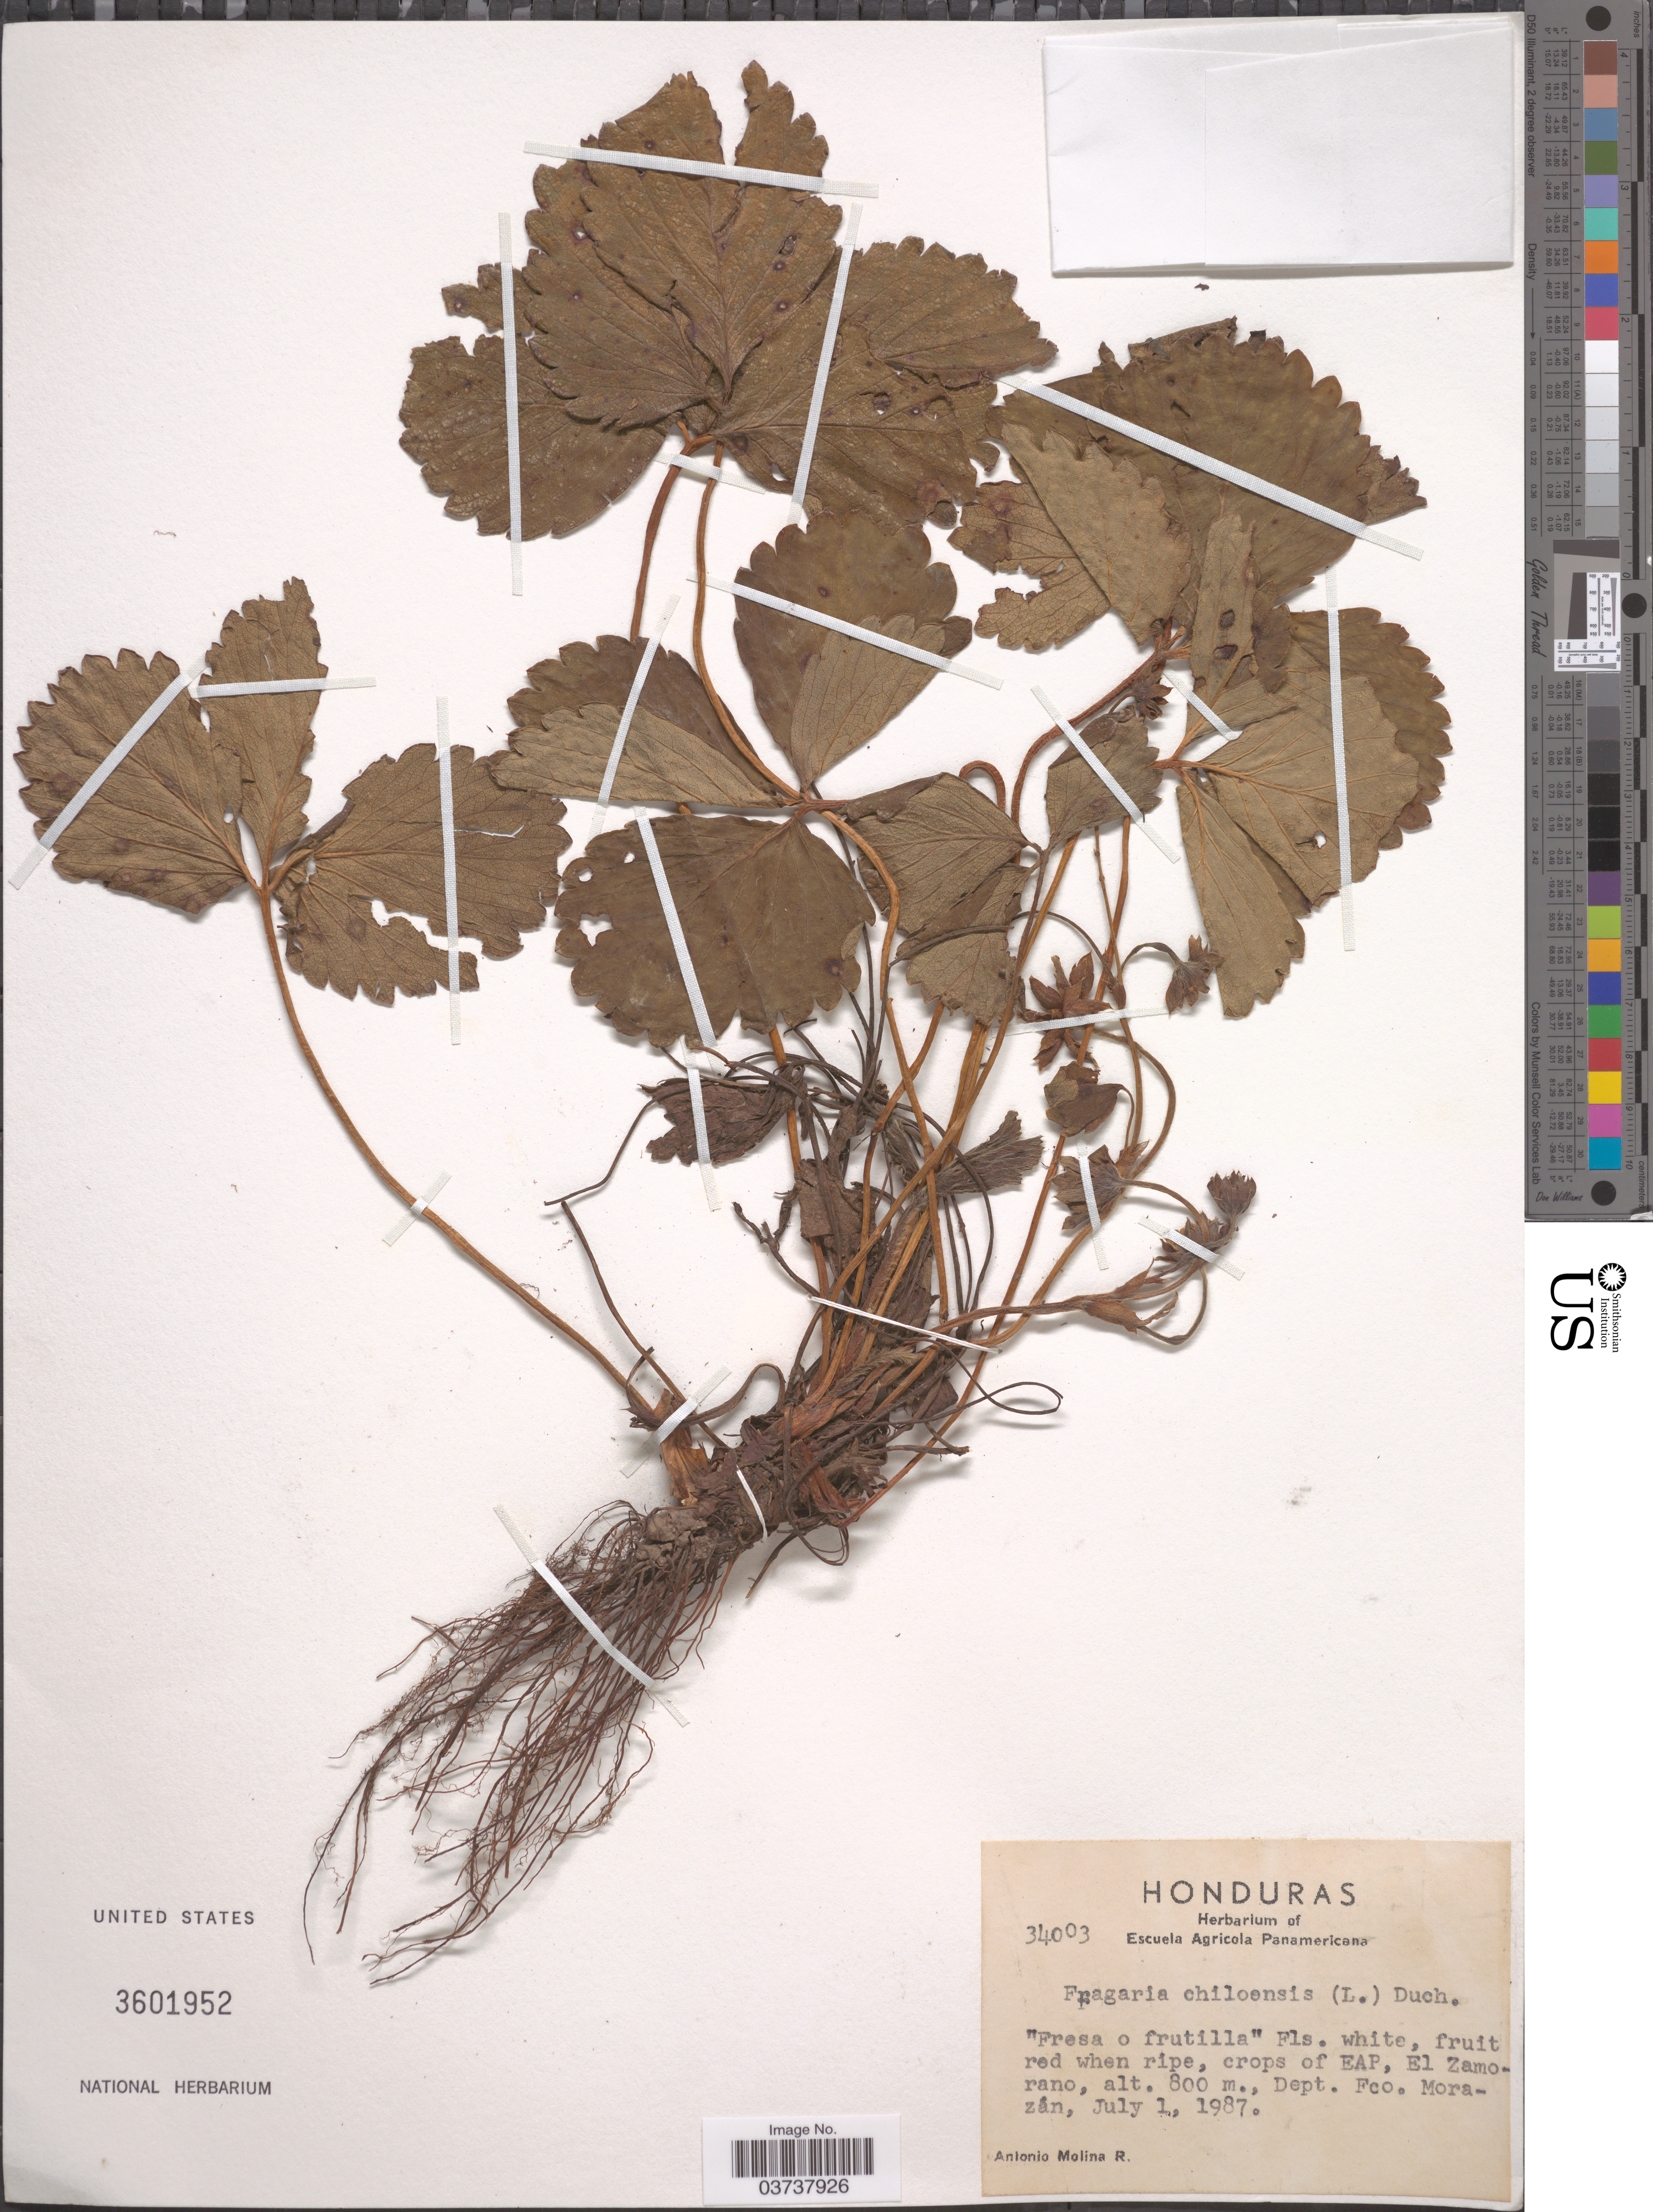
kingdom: Plantae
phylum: Tracheophyta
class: Magnoliopsida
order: Rosales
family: Rosaceae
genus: Fragaria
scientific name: Fragaria chiloensis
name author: (L.) Mill.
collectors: A. Molina R.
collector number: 34003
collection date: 1987-07-01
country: Honduras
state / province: Fco. Morazán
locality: Crops of EAP, El Zamorano, Dept. Fco. Morazán.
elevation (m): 800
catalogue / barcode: US 3601952